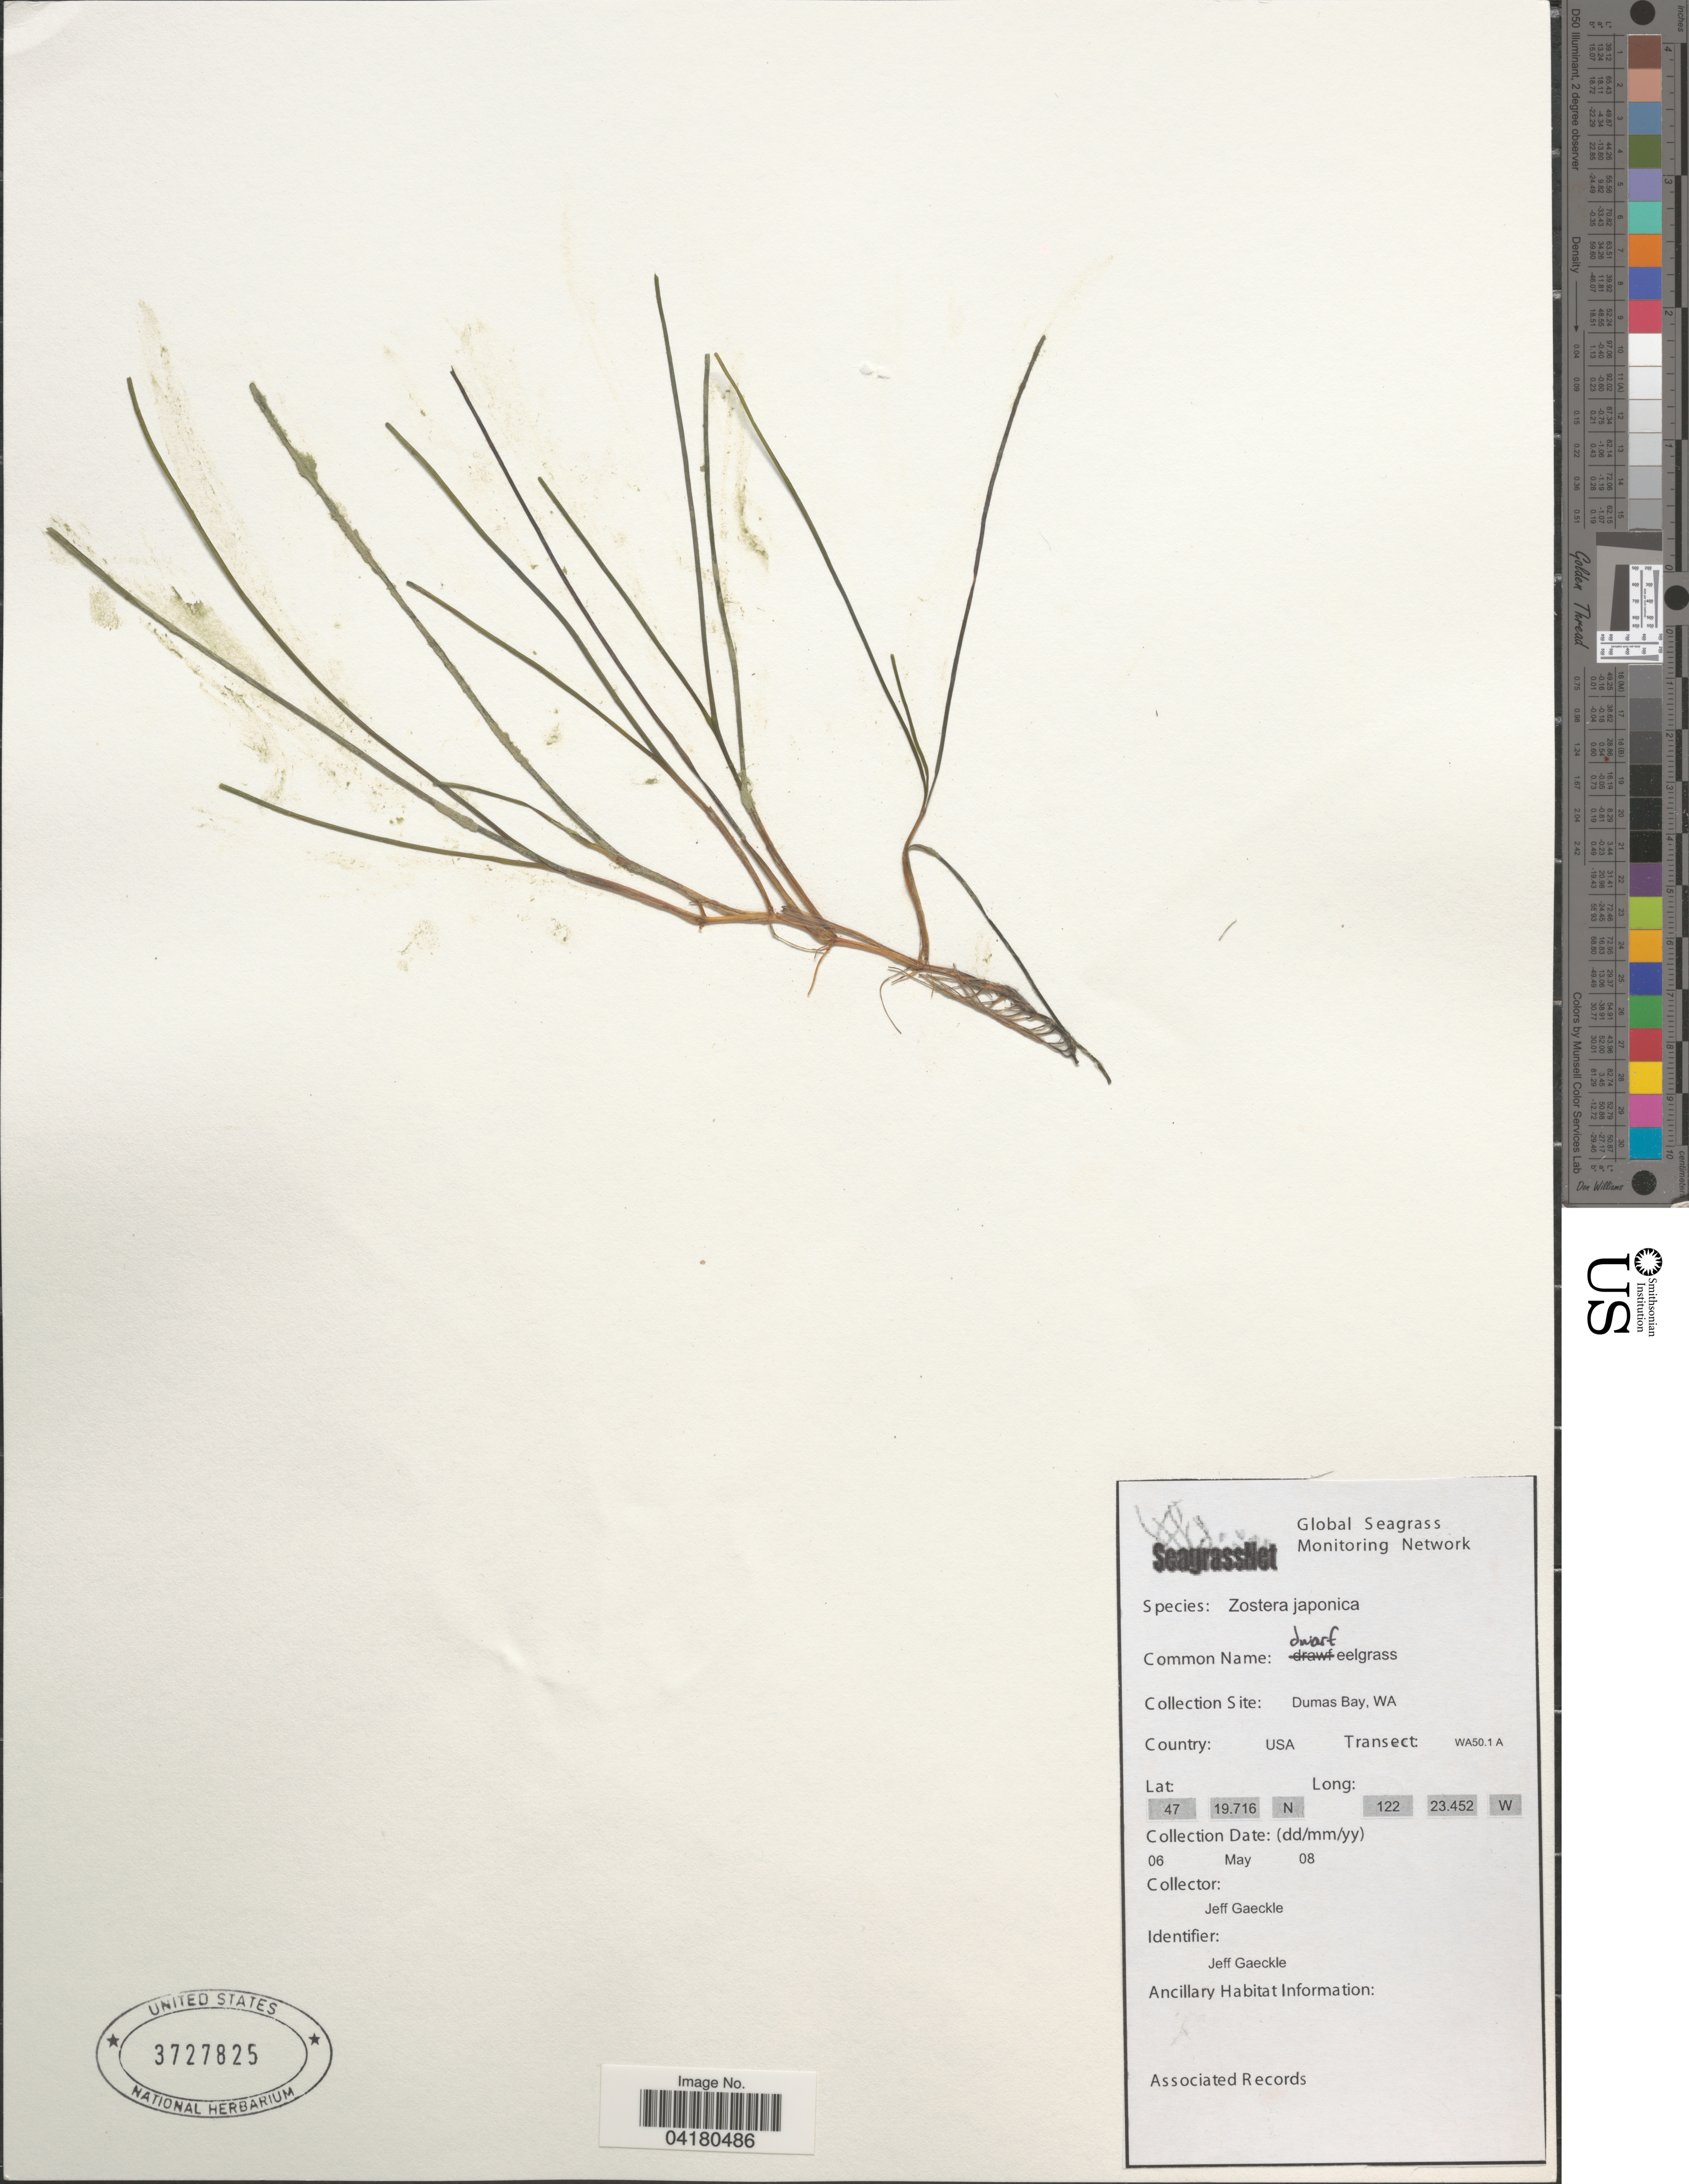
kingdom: Plantae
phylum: Tracheophyta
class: Liliopsida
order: Alismatales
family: Zosteraceae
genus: Zostera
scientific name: Zostera japonica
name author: Asch. & Graebn.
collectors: J. Gaeckle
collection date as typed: Transcribed d/m/y: 6/5/8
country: United States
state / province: Washington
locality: Collection Site: Dumas Bay. Transect: WA50.1 A.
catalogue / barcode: US 3727825